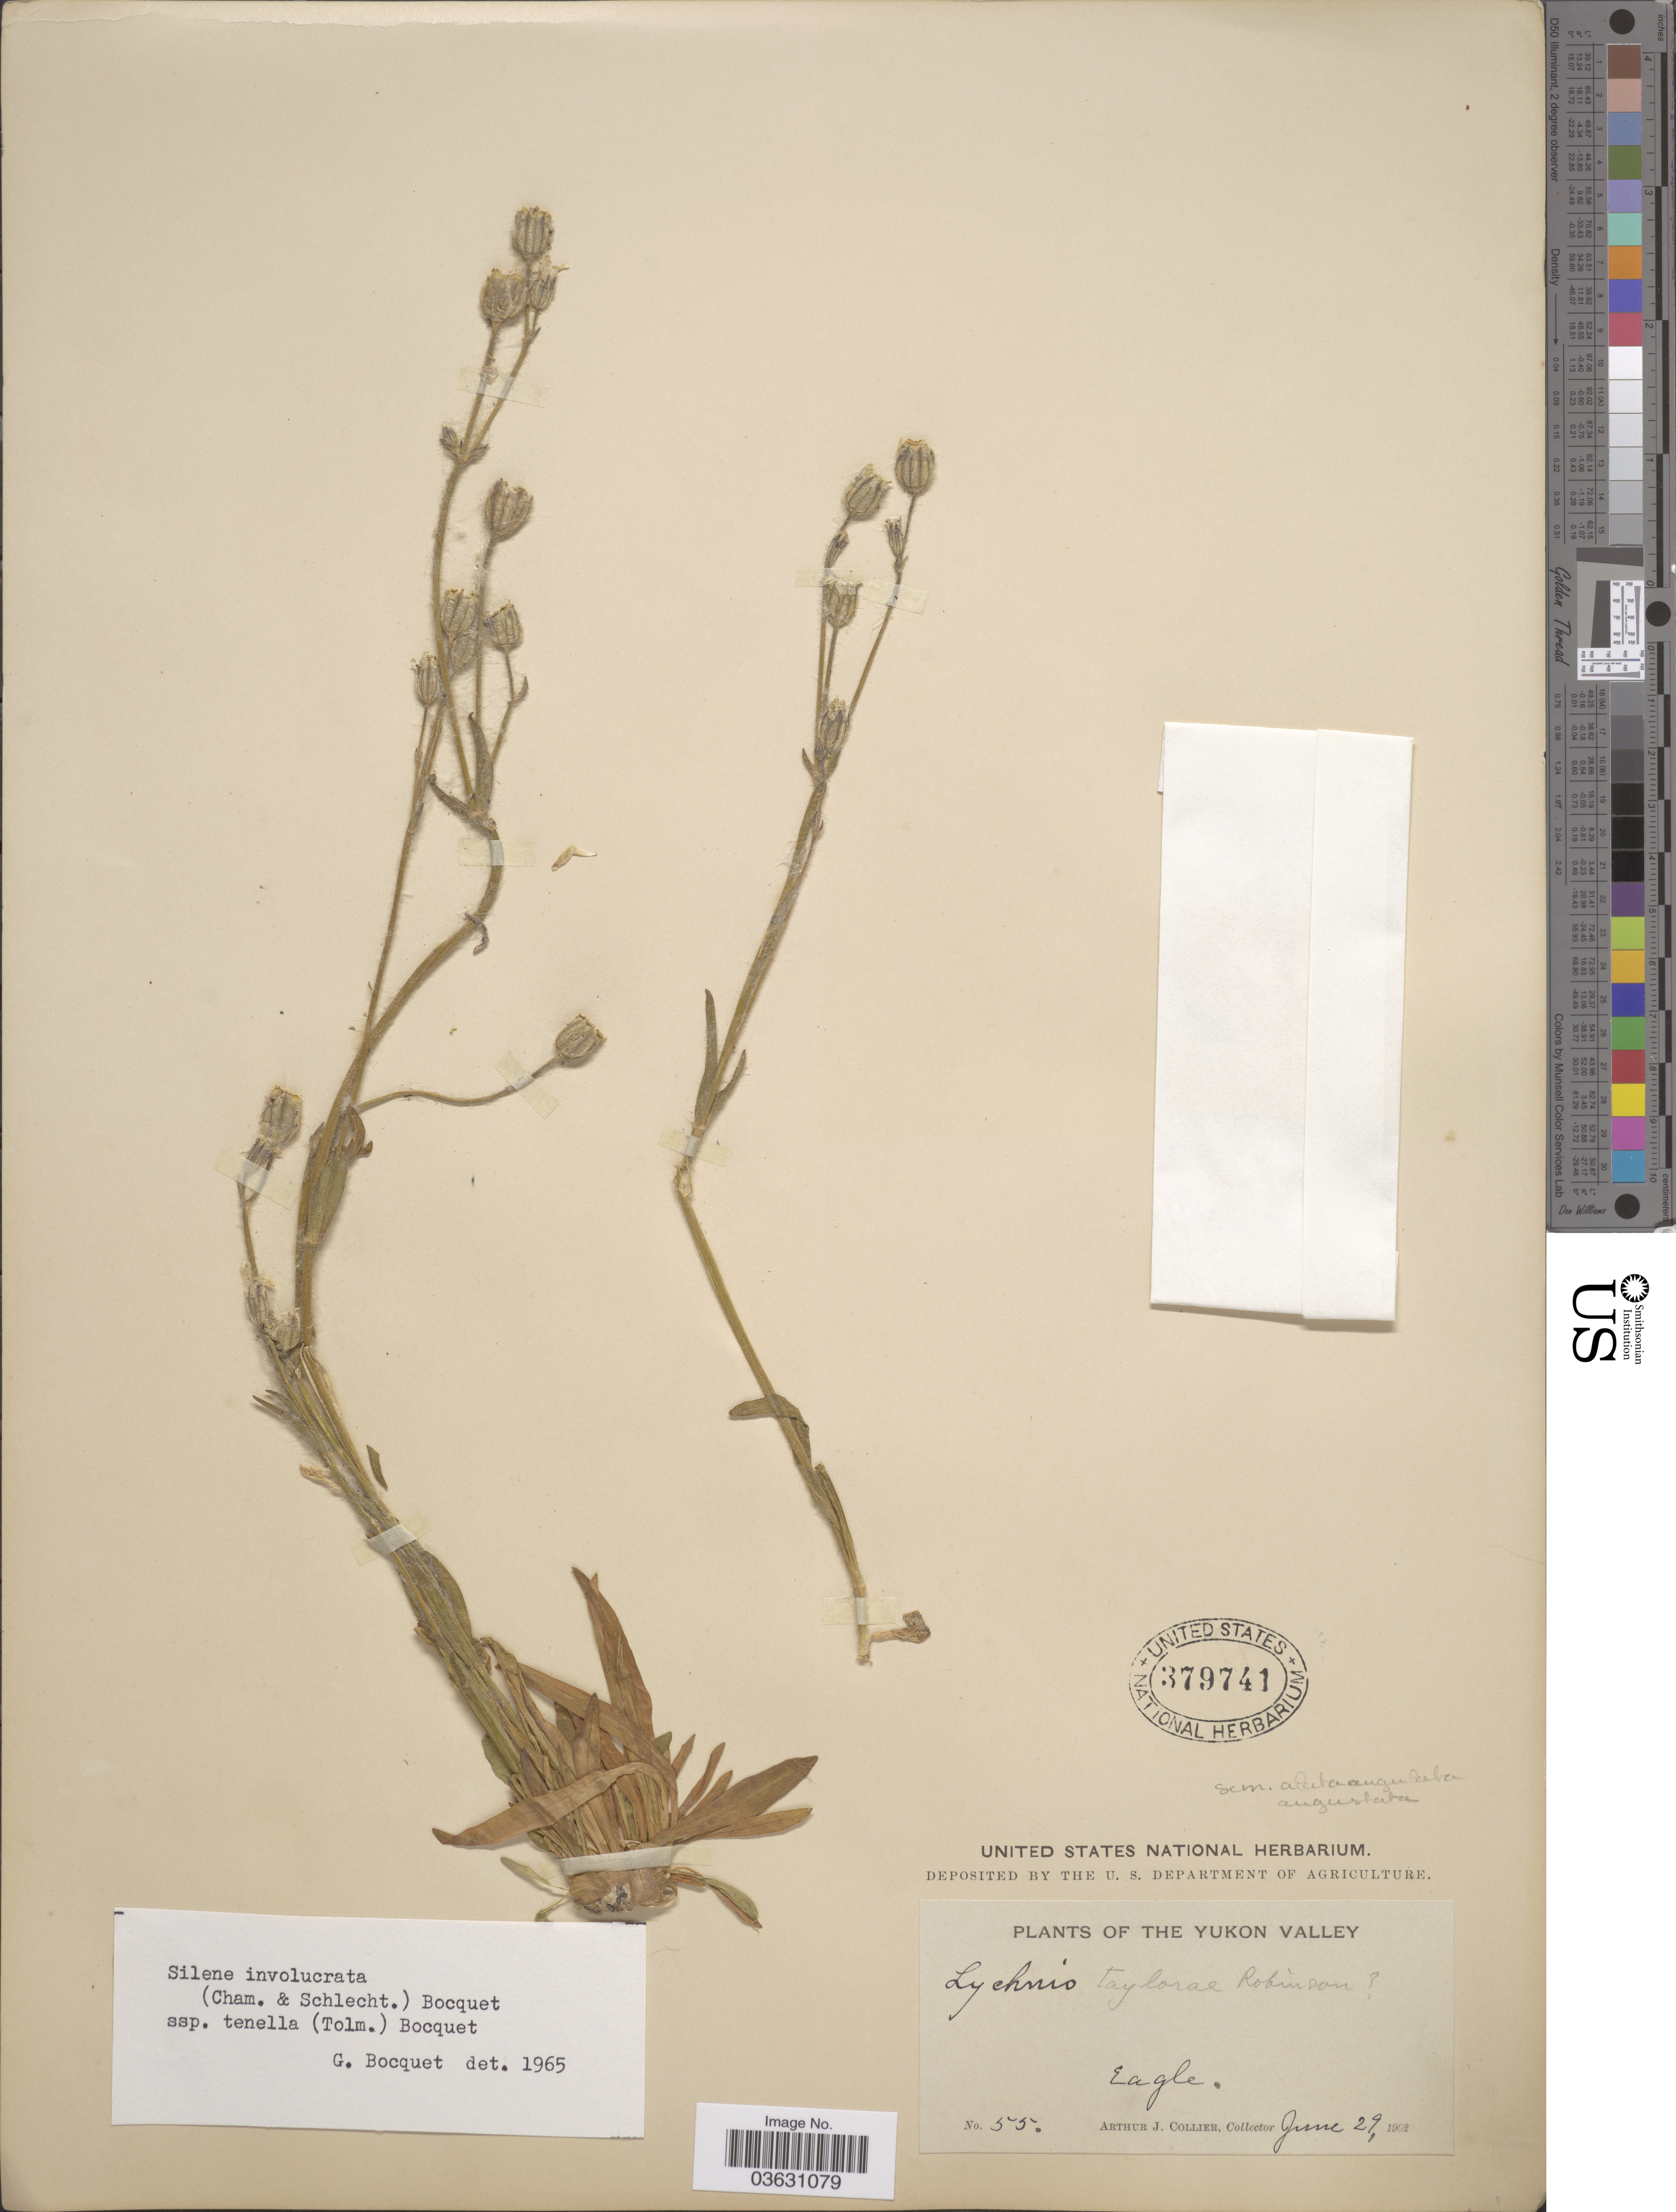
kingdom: Plantae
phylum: Tracheophyta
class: Magnoliopsida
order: Caryophyllales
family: Caryophyllaceae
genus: Silene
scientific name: Silene involucrata subsp. tenella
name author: (Tolm.) Bocquet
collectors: A. Collier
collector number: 55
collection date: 1902-06-29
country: Canada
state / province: Yukon Territory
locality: Yukon Valley. Eagle.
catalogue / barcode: US 379741